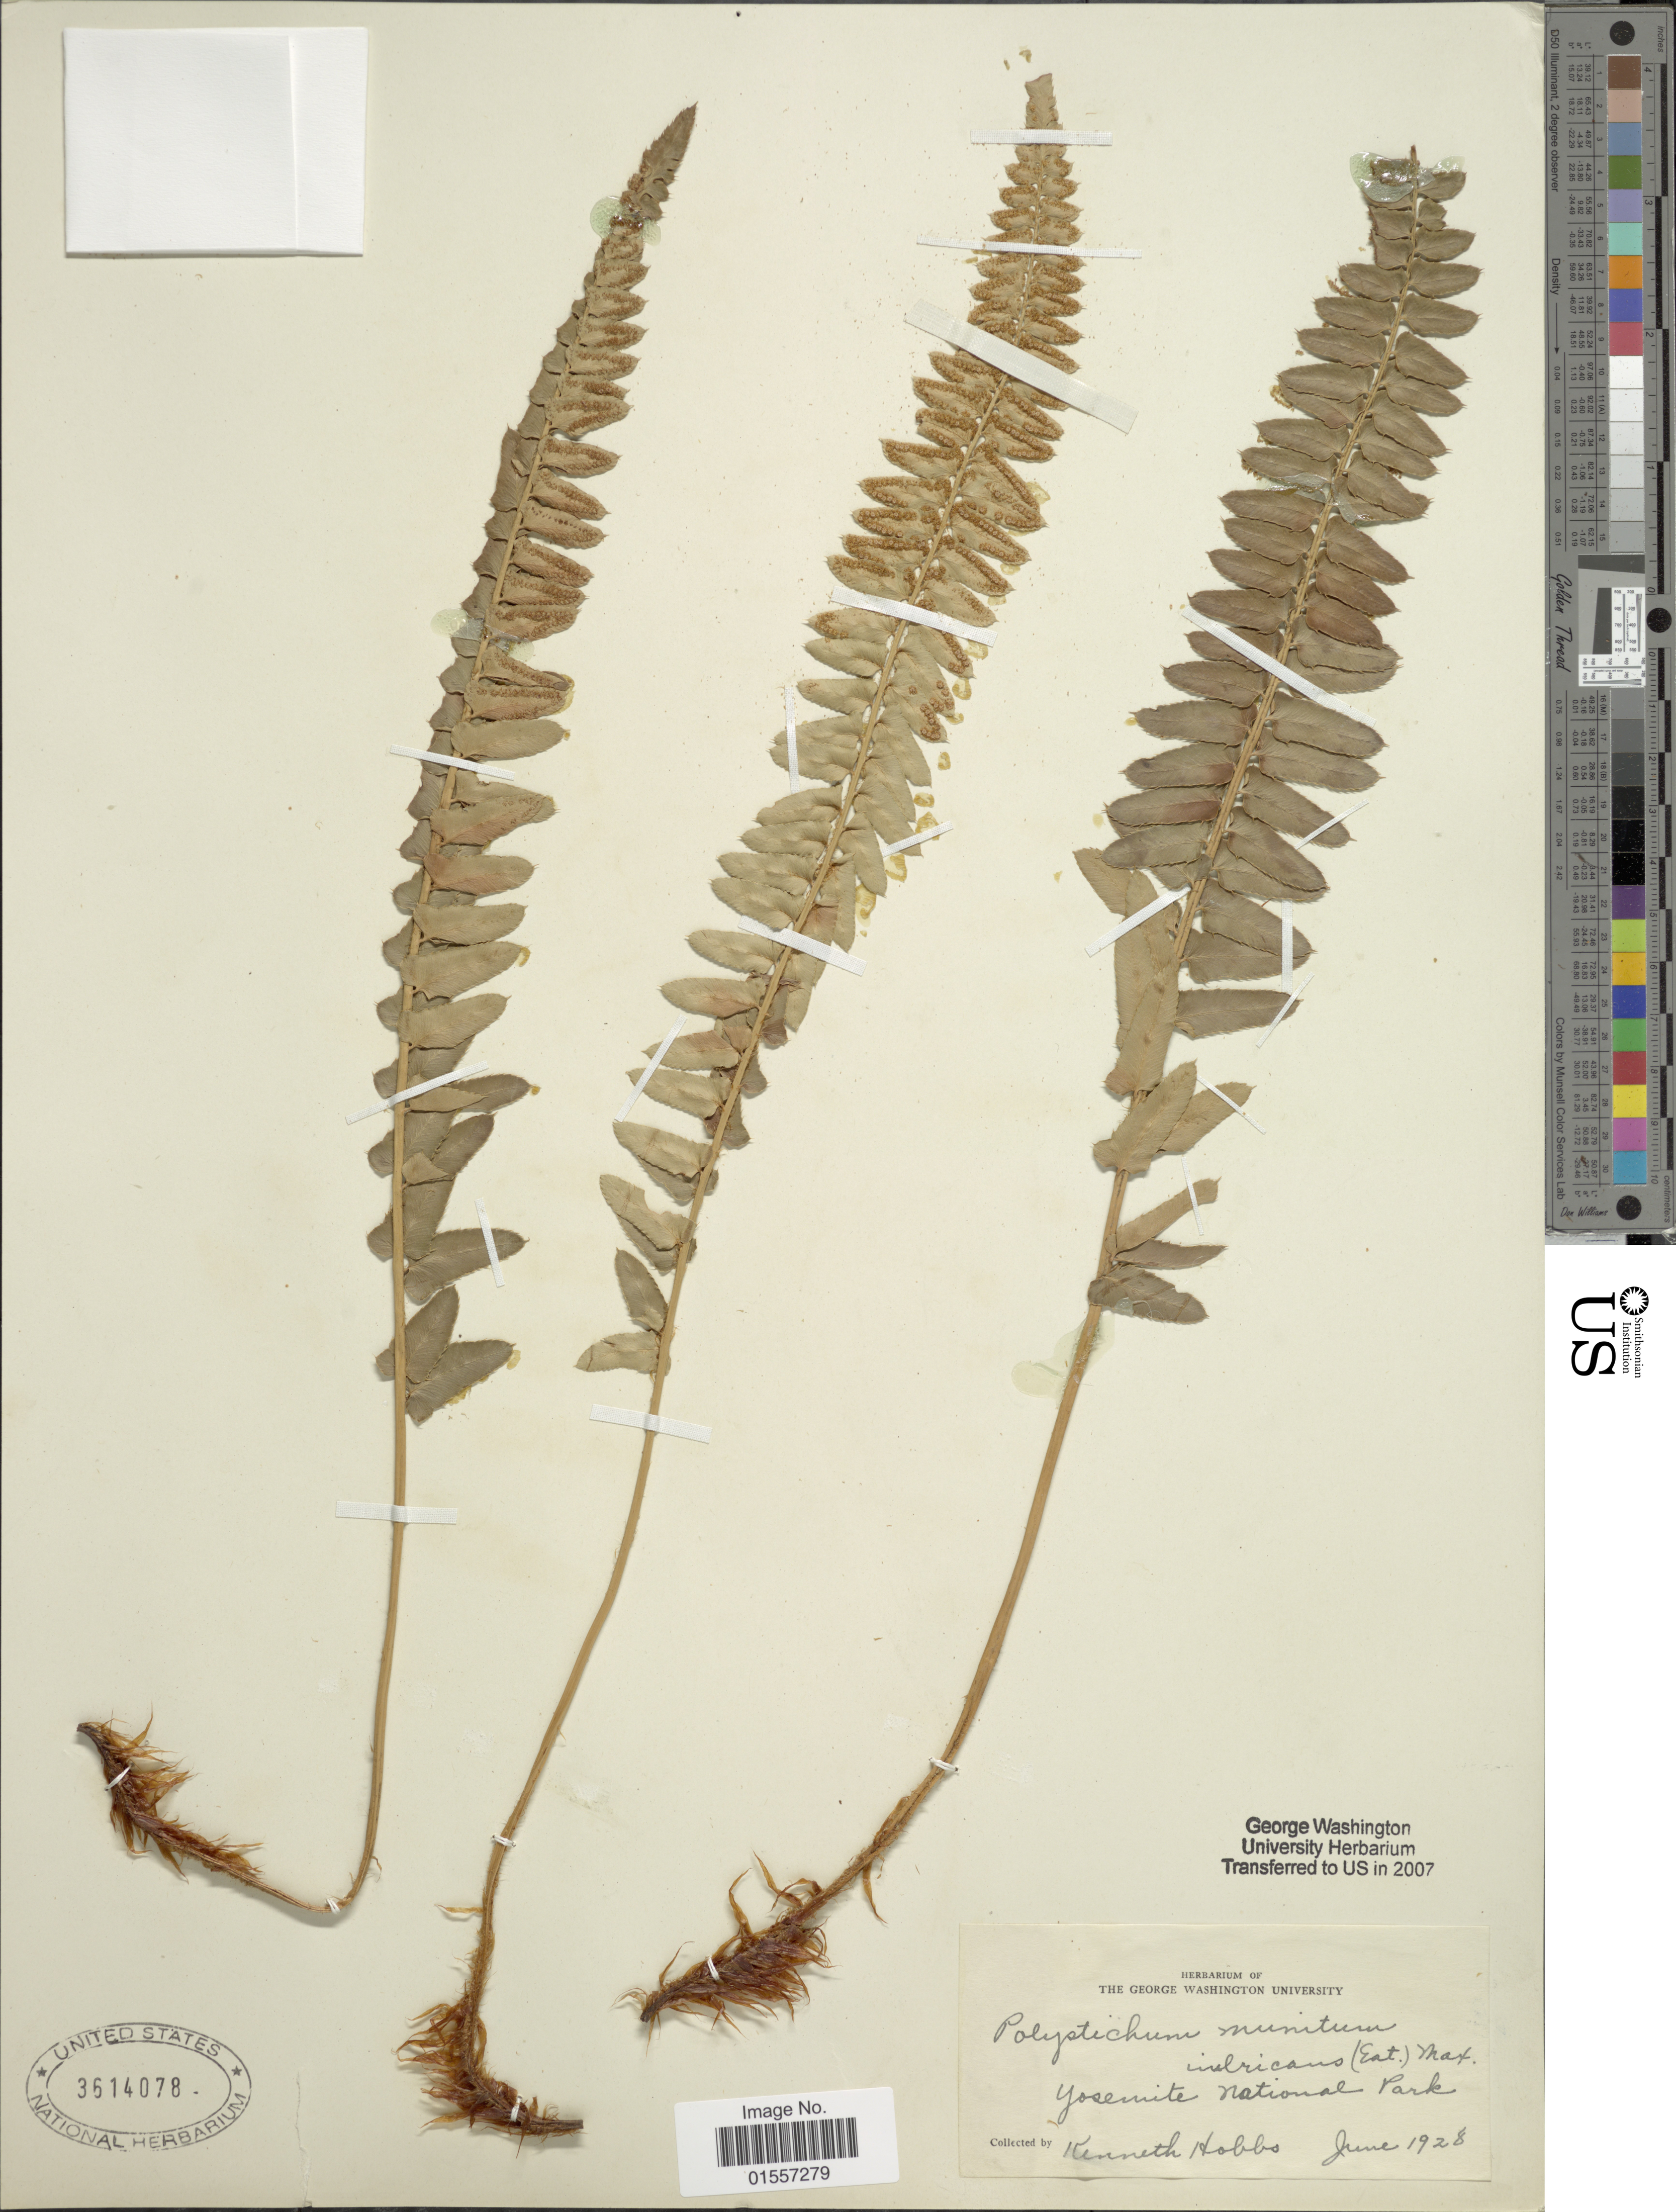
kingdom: Plantae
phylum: Tracheophyta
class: Polypodiopsida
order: Polypodiales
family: Dryopteridaceae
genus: Polystichum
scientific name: Polystichum lonchitis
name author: (Roth) L.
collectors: K. Hobbs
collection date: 1928-06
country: United States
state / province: California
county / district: Mariposa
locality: Yosemite National Park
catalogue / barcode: US 3614078